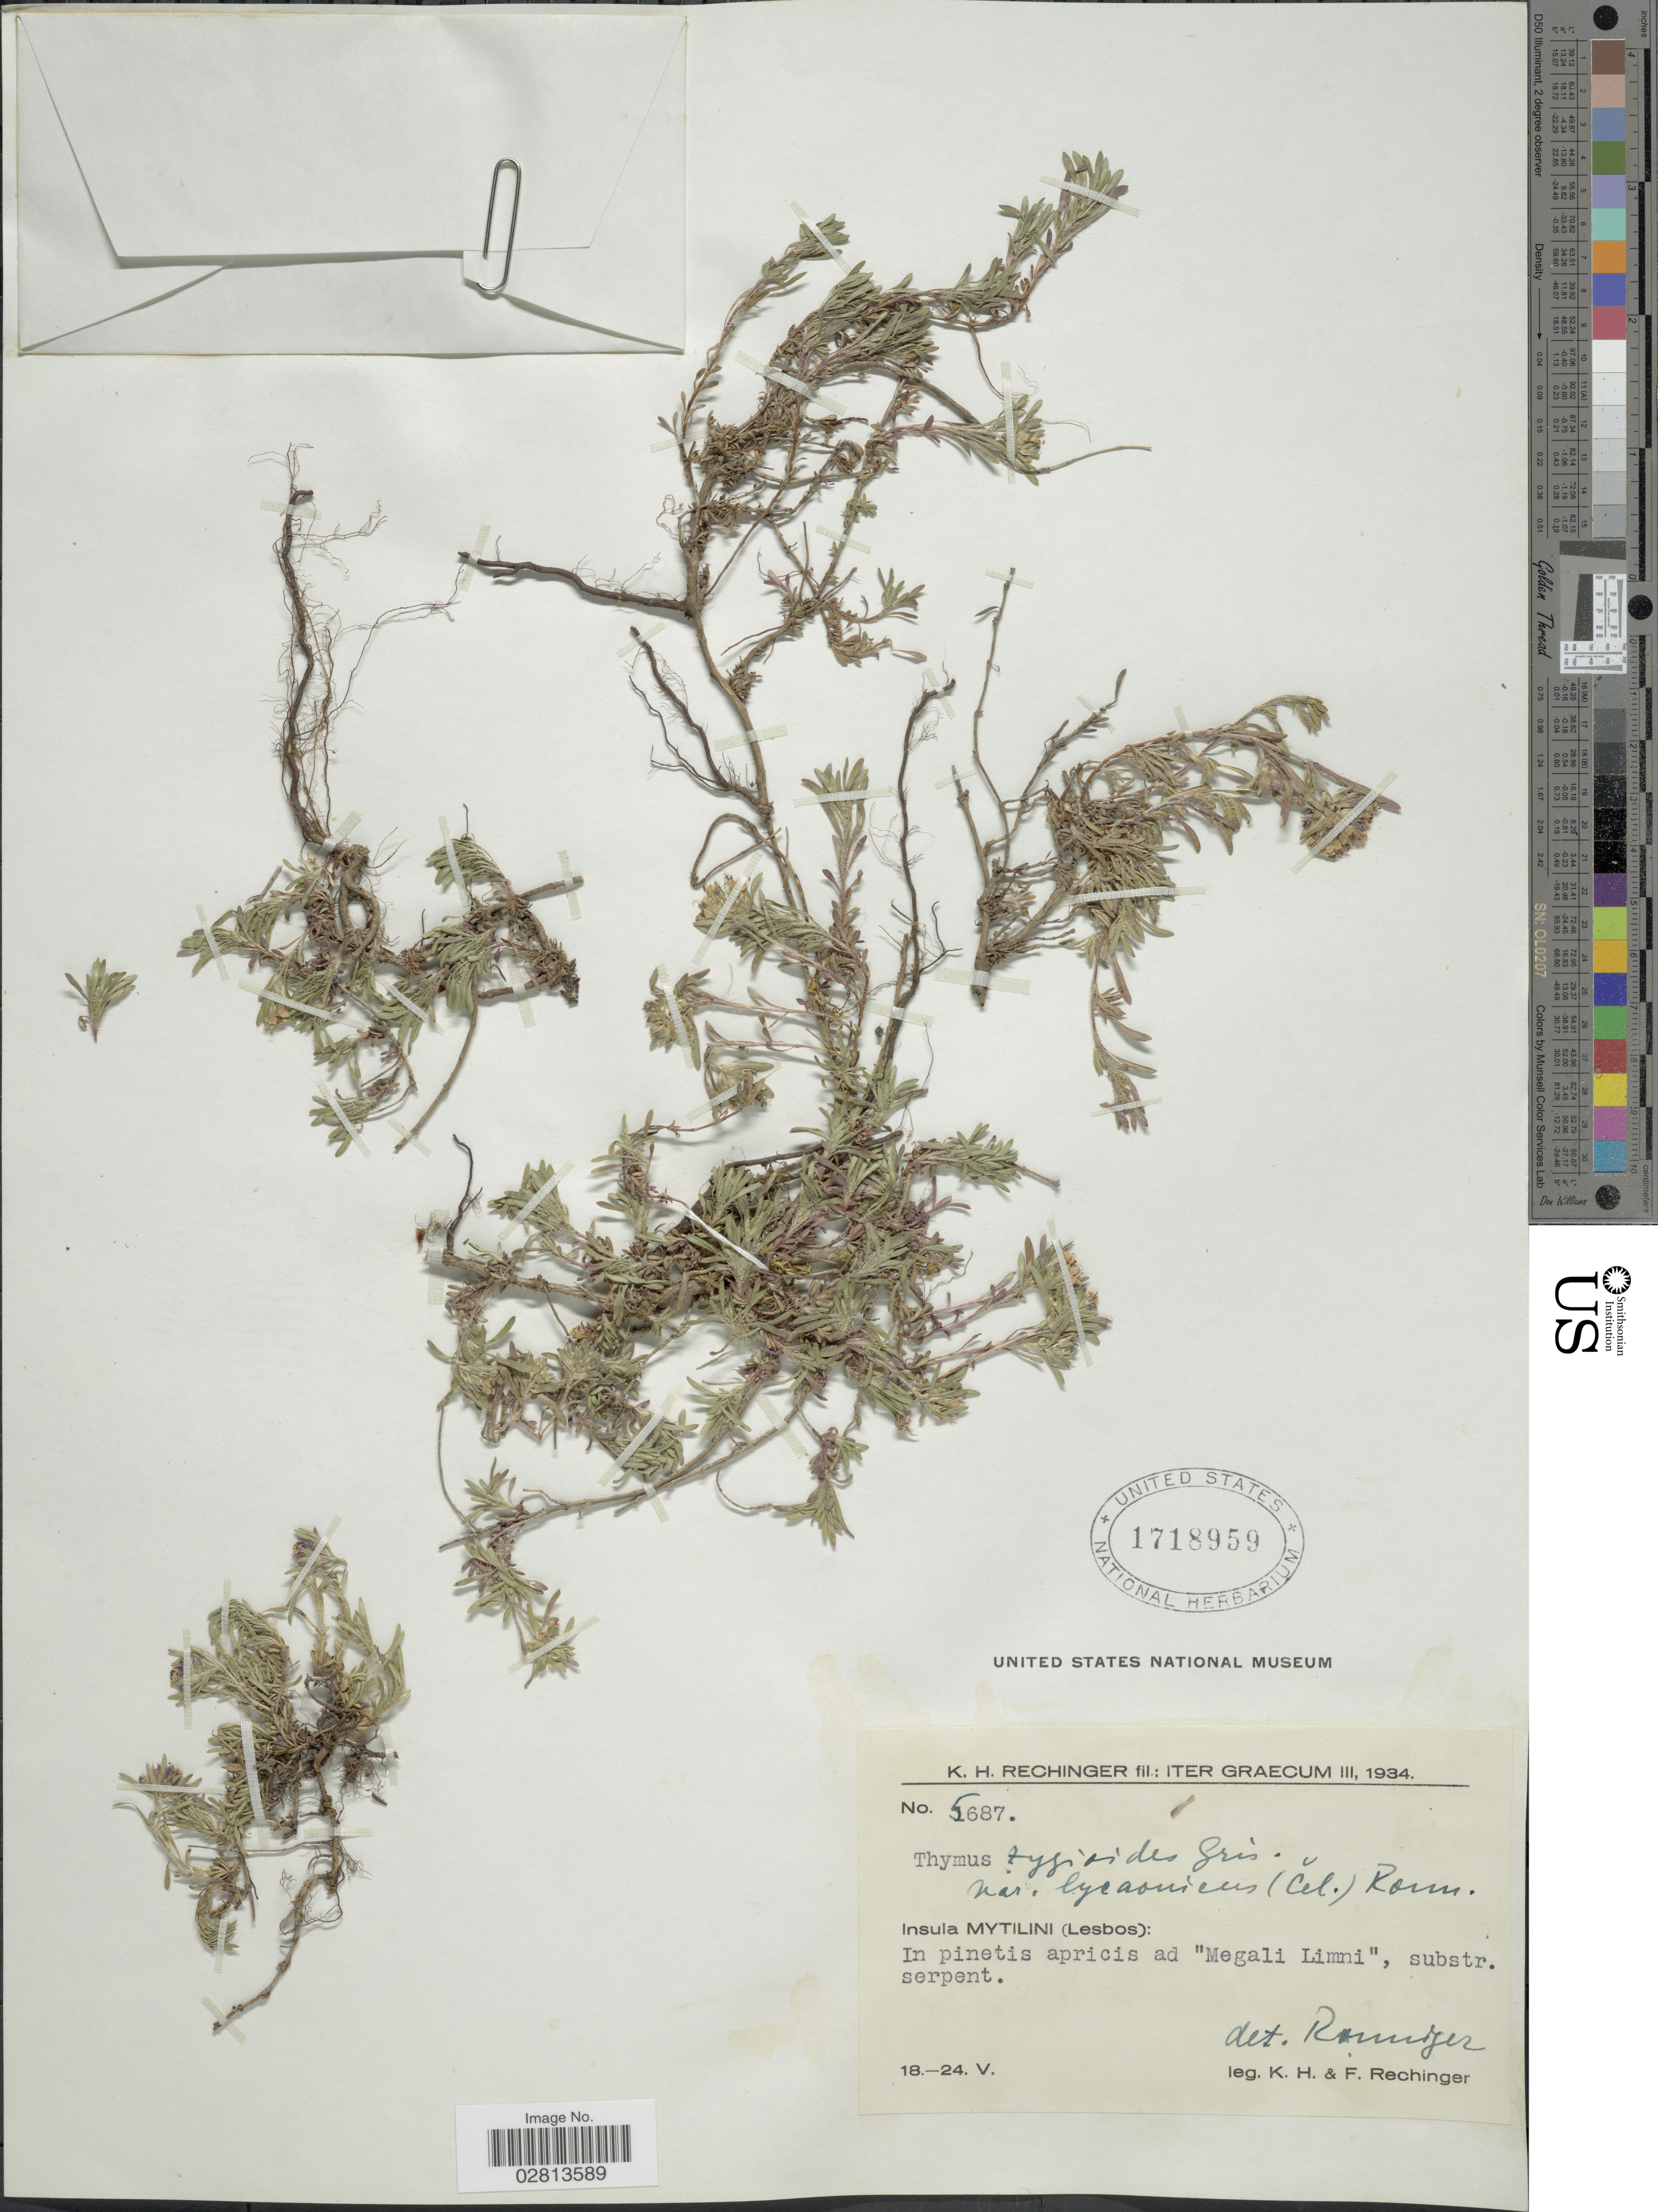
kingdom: Plantae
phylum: Tracheophyta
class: Magnoliopsida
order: Lamiales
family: Lamiaceae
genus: Thymus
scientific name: Thymus zygioides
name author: Griseb.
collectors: K. H. Rechinger & F. Rechinger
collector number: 5687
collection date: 1934-05-18/1934-05-24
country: Greece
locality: Graecum. Insula Mytilini (Lesbos): In pinetis apricis ad "Megali Limni", substr. serpent.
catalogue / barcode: US 1718959